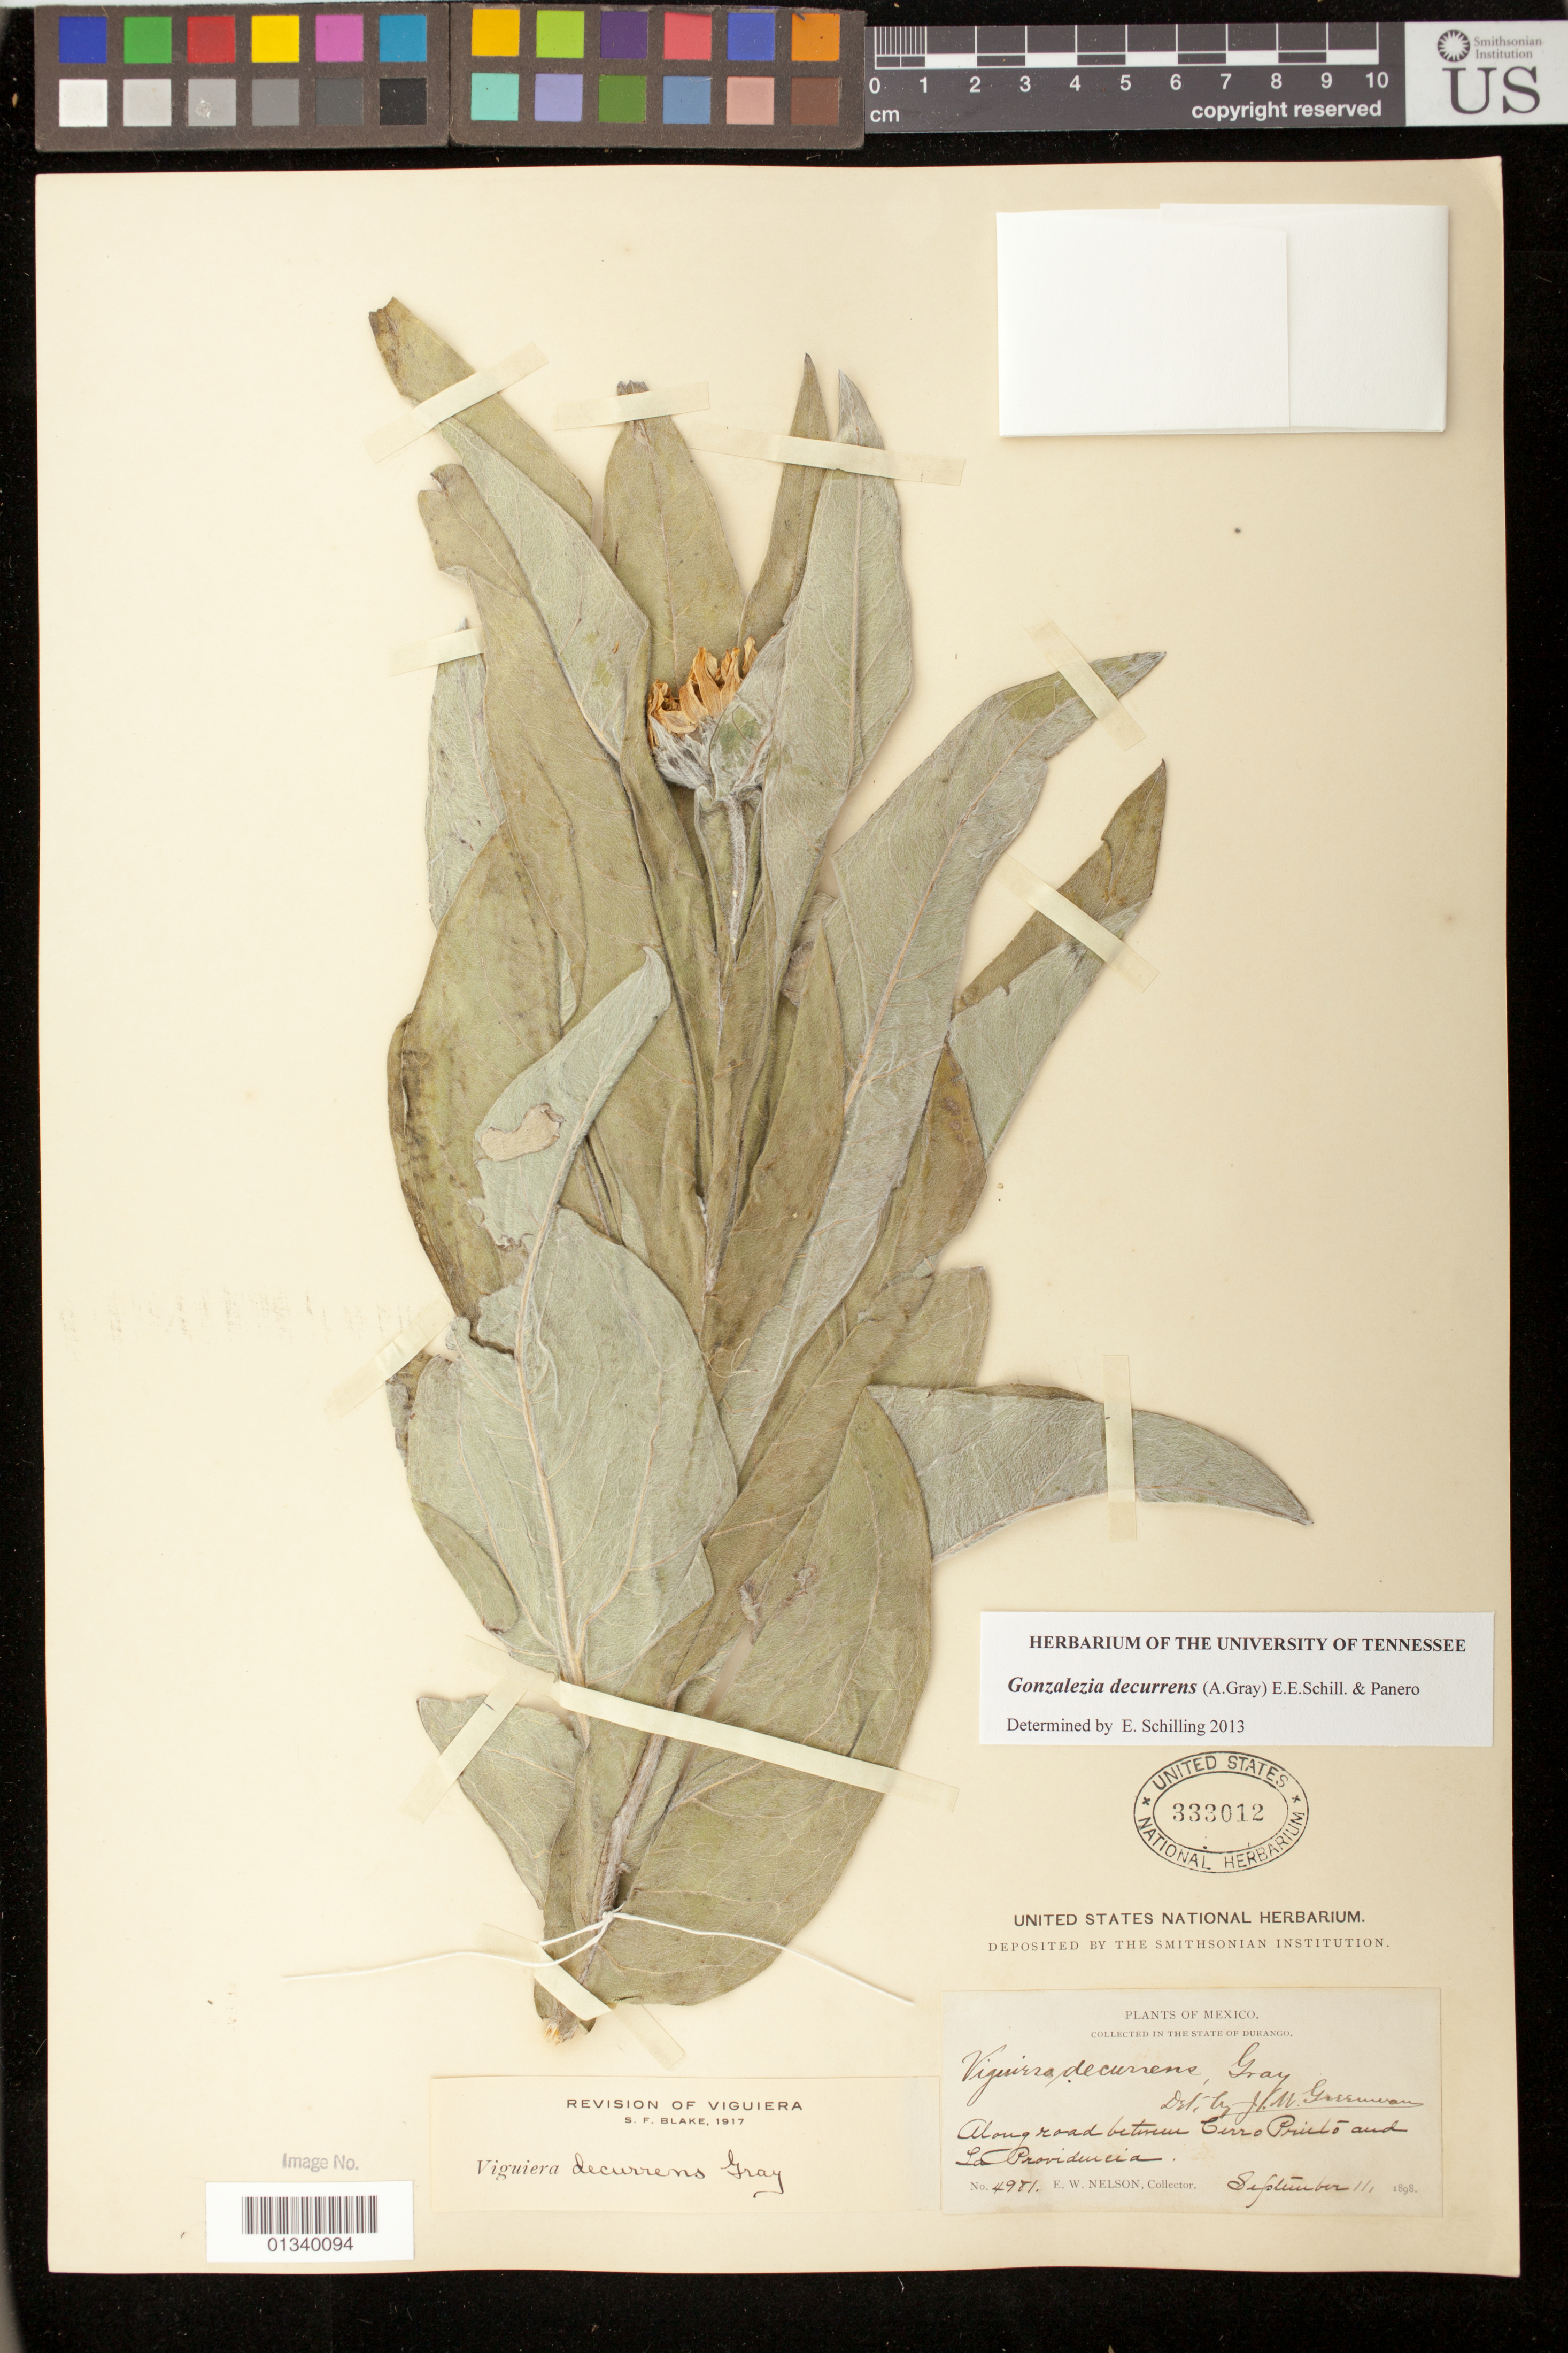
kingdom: Plantae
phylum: Tracheophyta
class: Magnoliopsida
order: Asterales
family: Asteraceae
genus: Gonzalezia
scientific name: Gonzalezia decurrens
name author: (A. Gray) E.E. Schill. & Panero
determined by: Schilling, E. E.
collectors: E. W. Nelson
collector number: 4981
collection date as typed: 11 Sep 1898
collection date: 1898-09-11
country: Mexico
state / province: Durango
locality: Along road between Cerro Prieto & La Providencia.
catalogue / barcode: US 333012